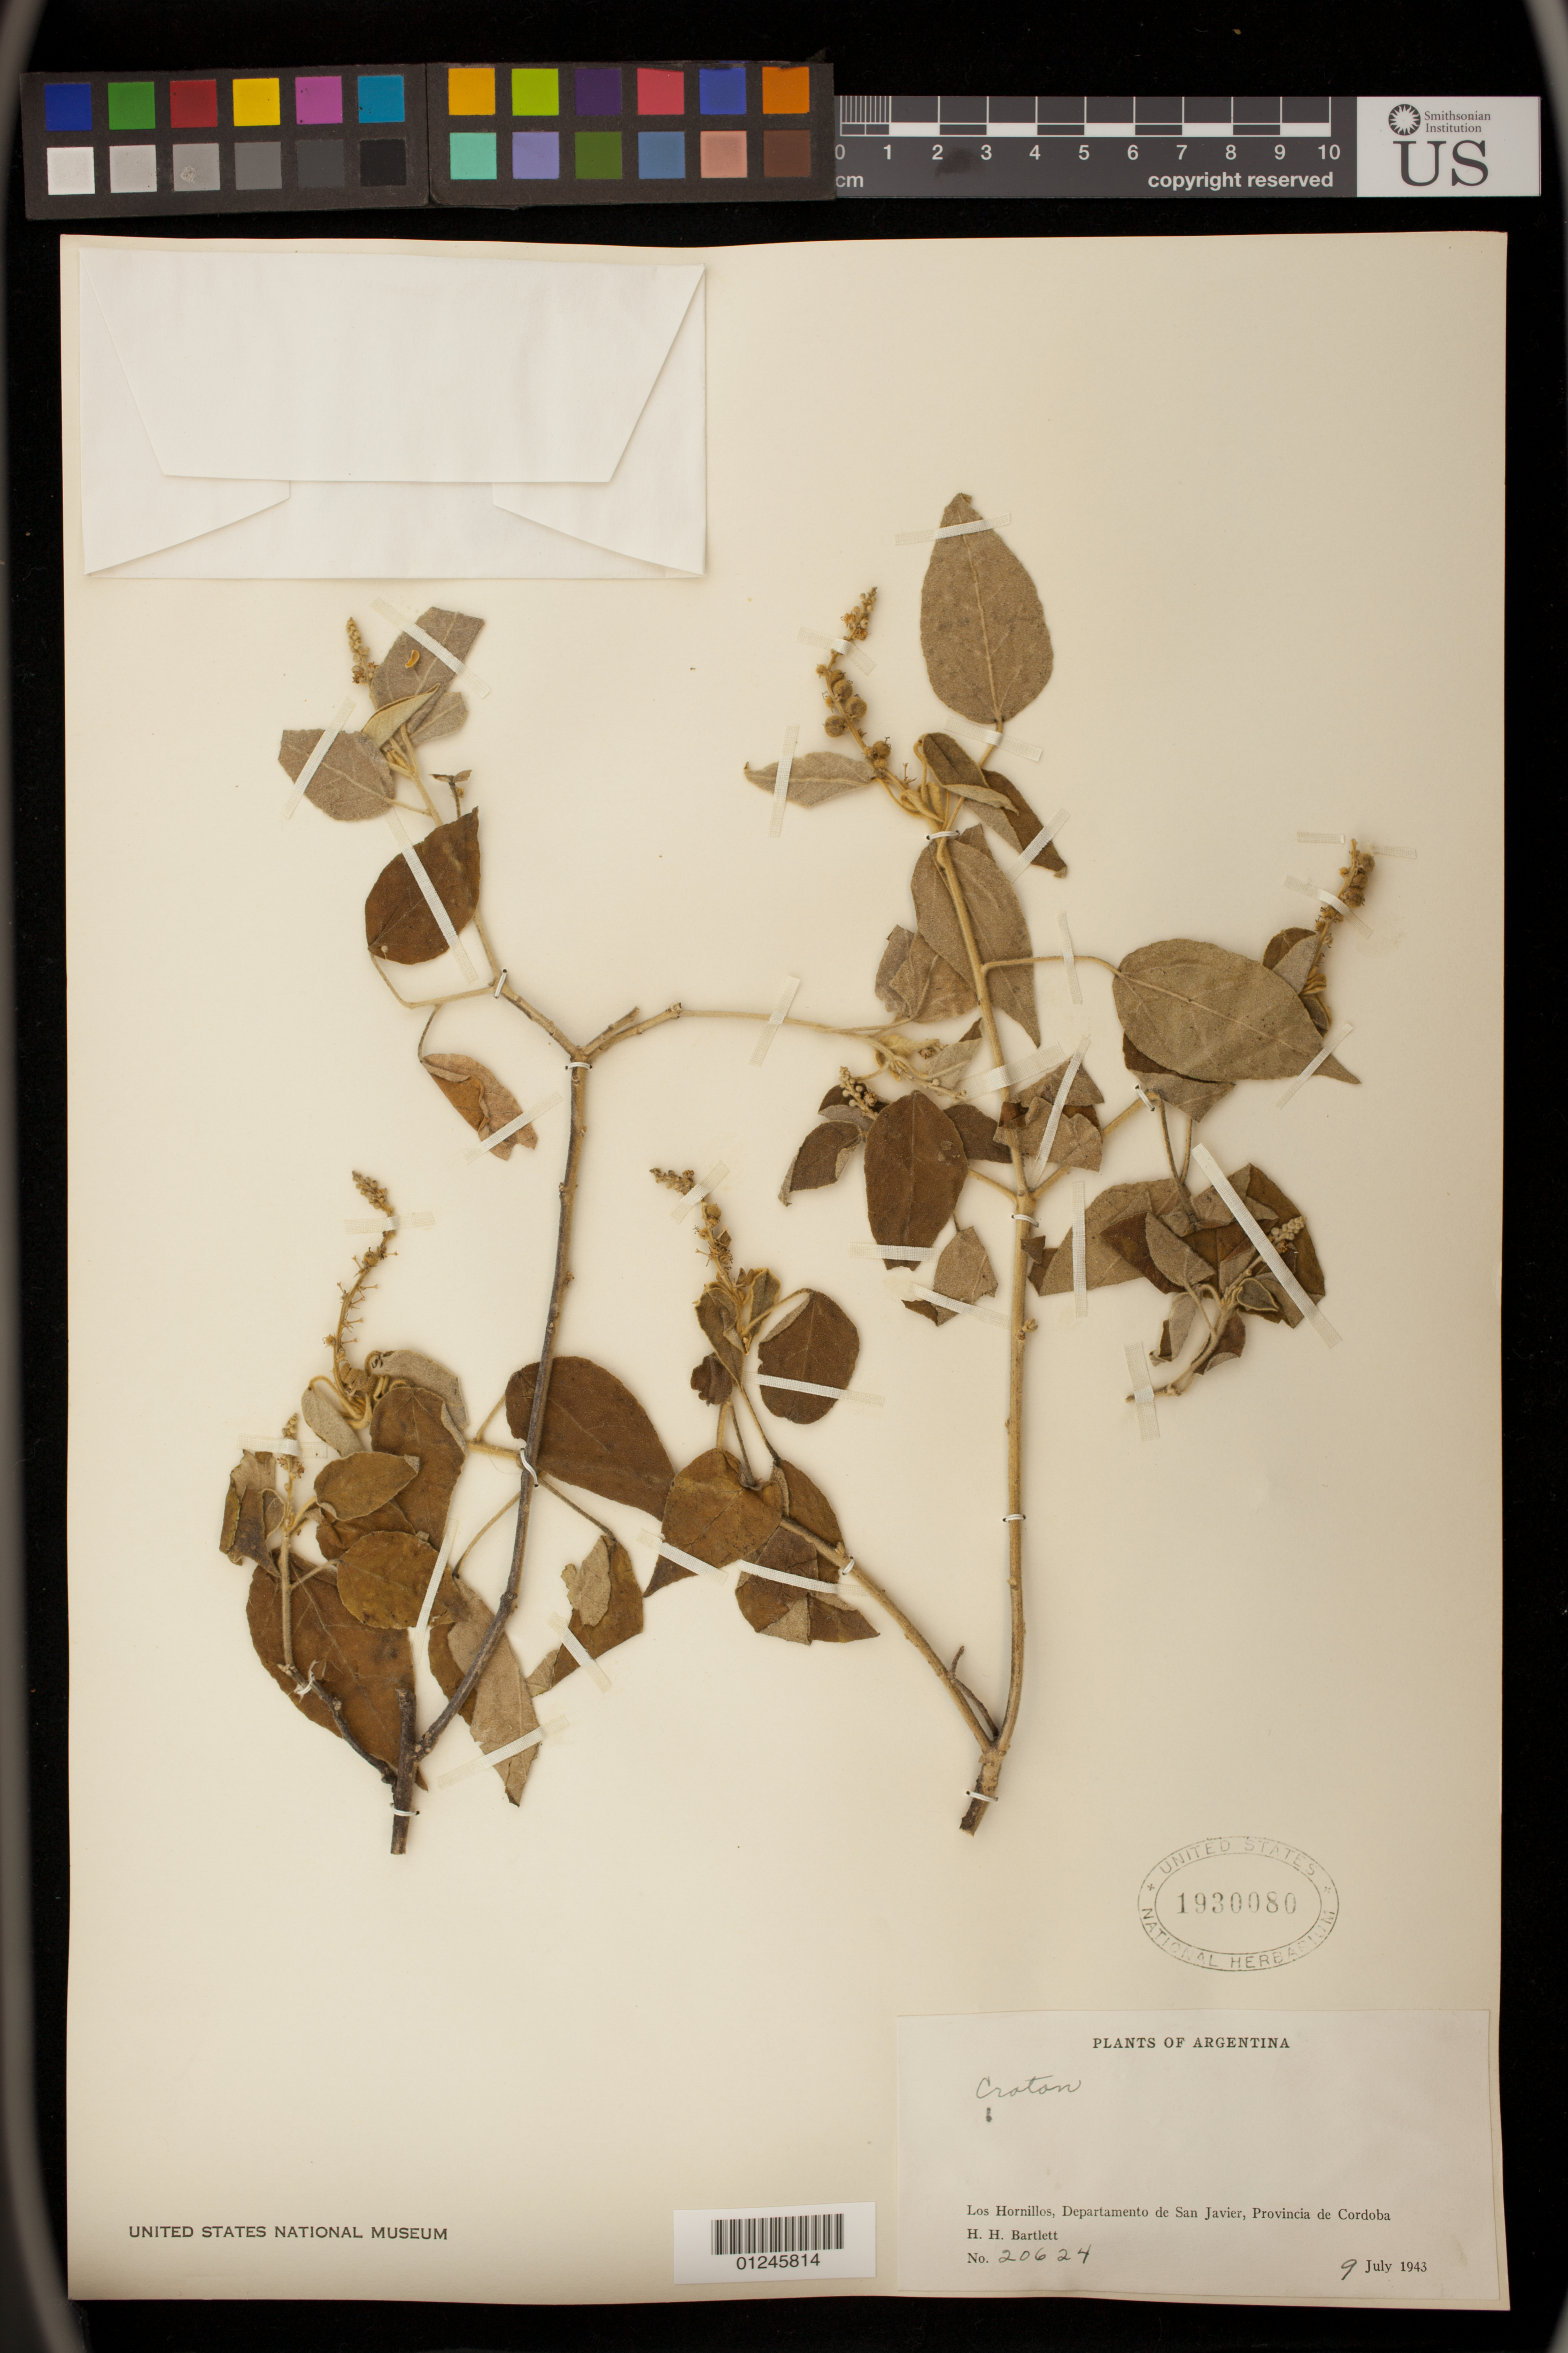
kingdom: Plantae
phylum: Tracheophyta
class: Magnoliopsida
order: Malpighiales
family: Euphorbiaceae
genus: Croton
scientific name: Croton sp.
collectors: H. H. Bartlett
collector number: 20624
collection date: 1943-07-09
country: Argentina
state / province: Cordoba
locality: Los Hornillos, Departamento de San Javier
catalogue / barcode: US 1930080